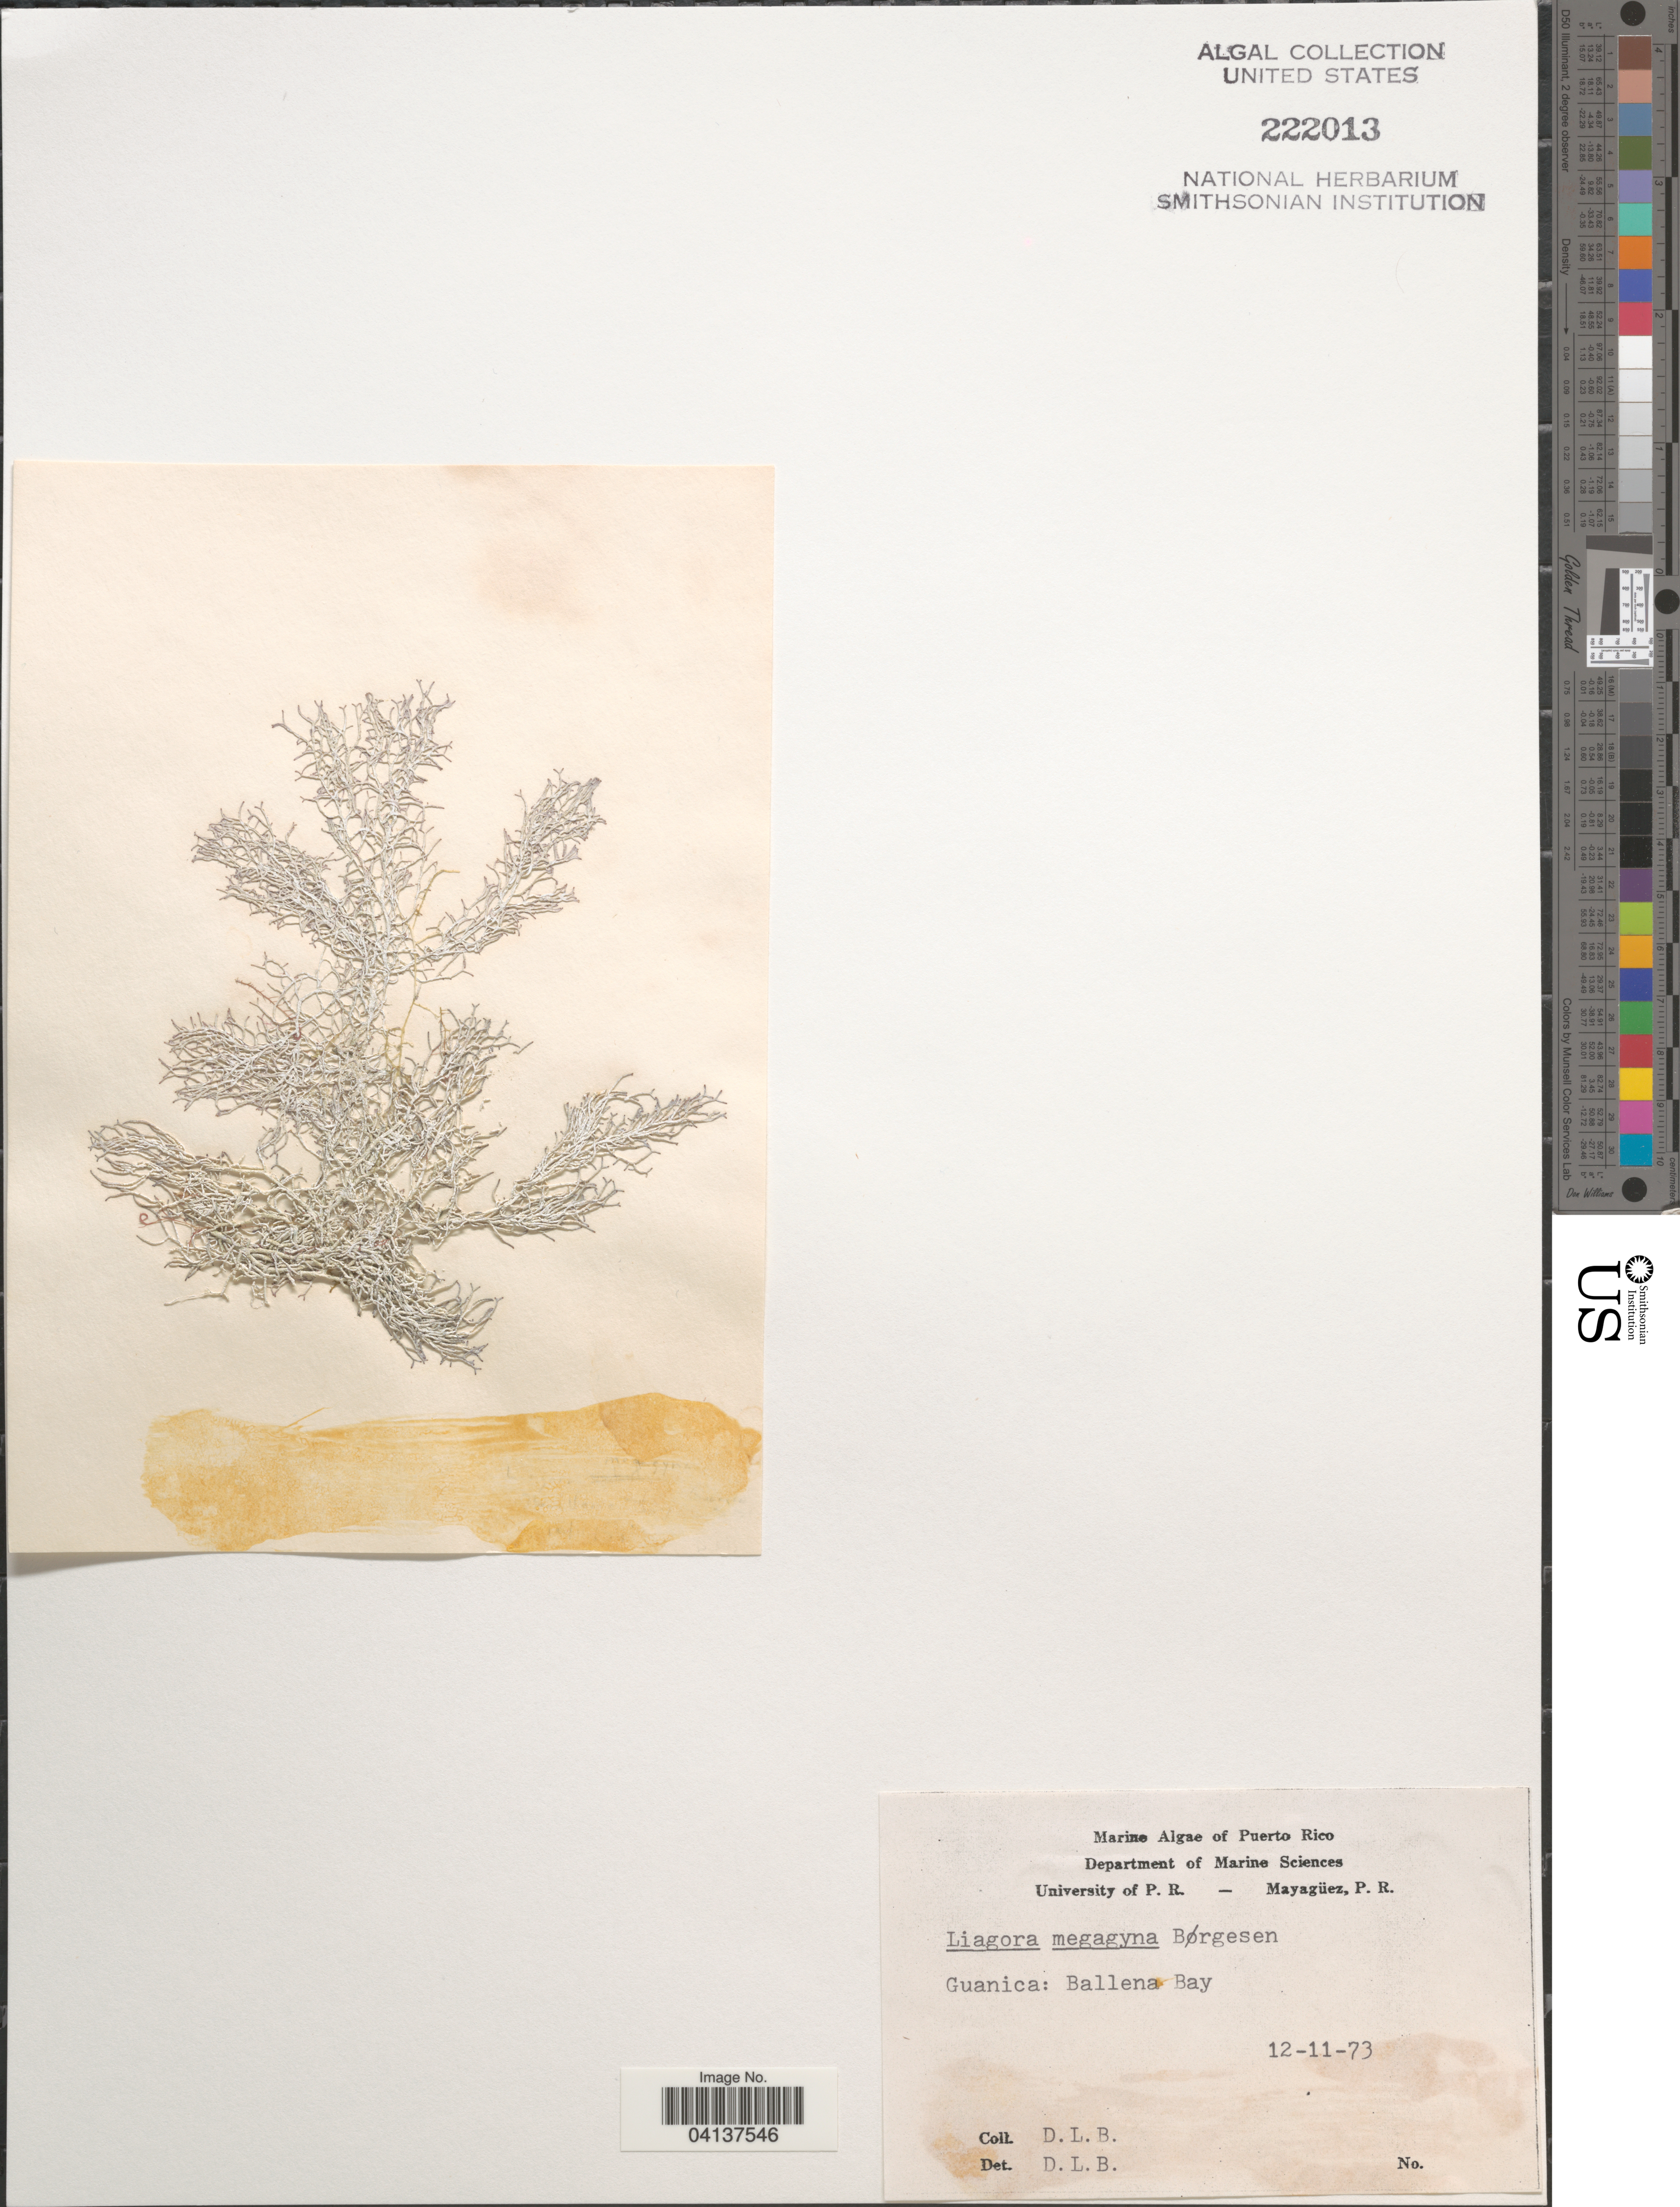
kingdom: Plantae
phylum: Rhodophyta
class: Florideophyceae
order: Nemaliales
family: Liagoraceae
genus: Liagora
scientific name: Liagora megagyna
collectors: D. L. B.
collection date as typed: Transcribed d/m/y: 11/12/73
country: Puerto Rico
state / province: Guánica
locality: Ballena Bay.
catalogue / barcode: US 222013